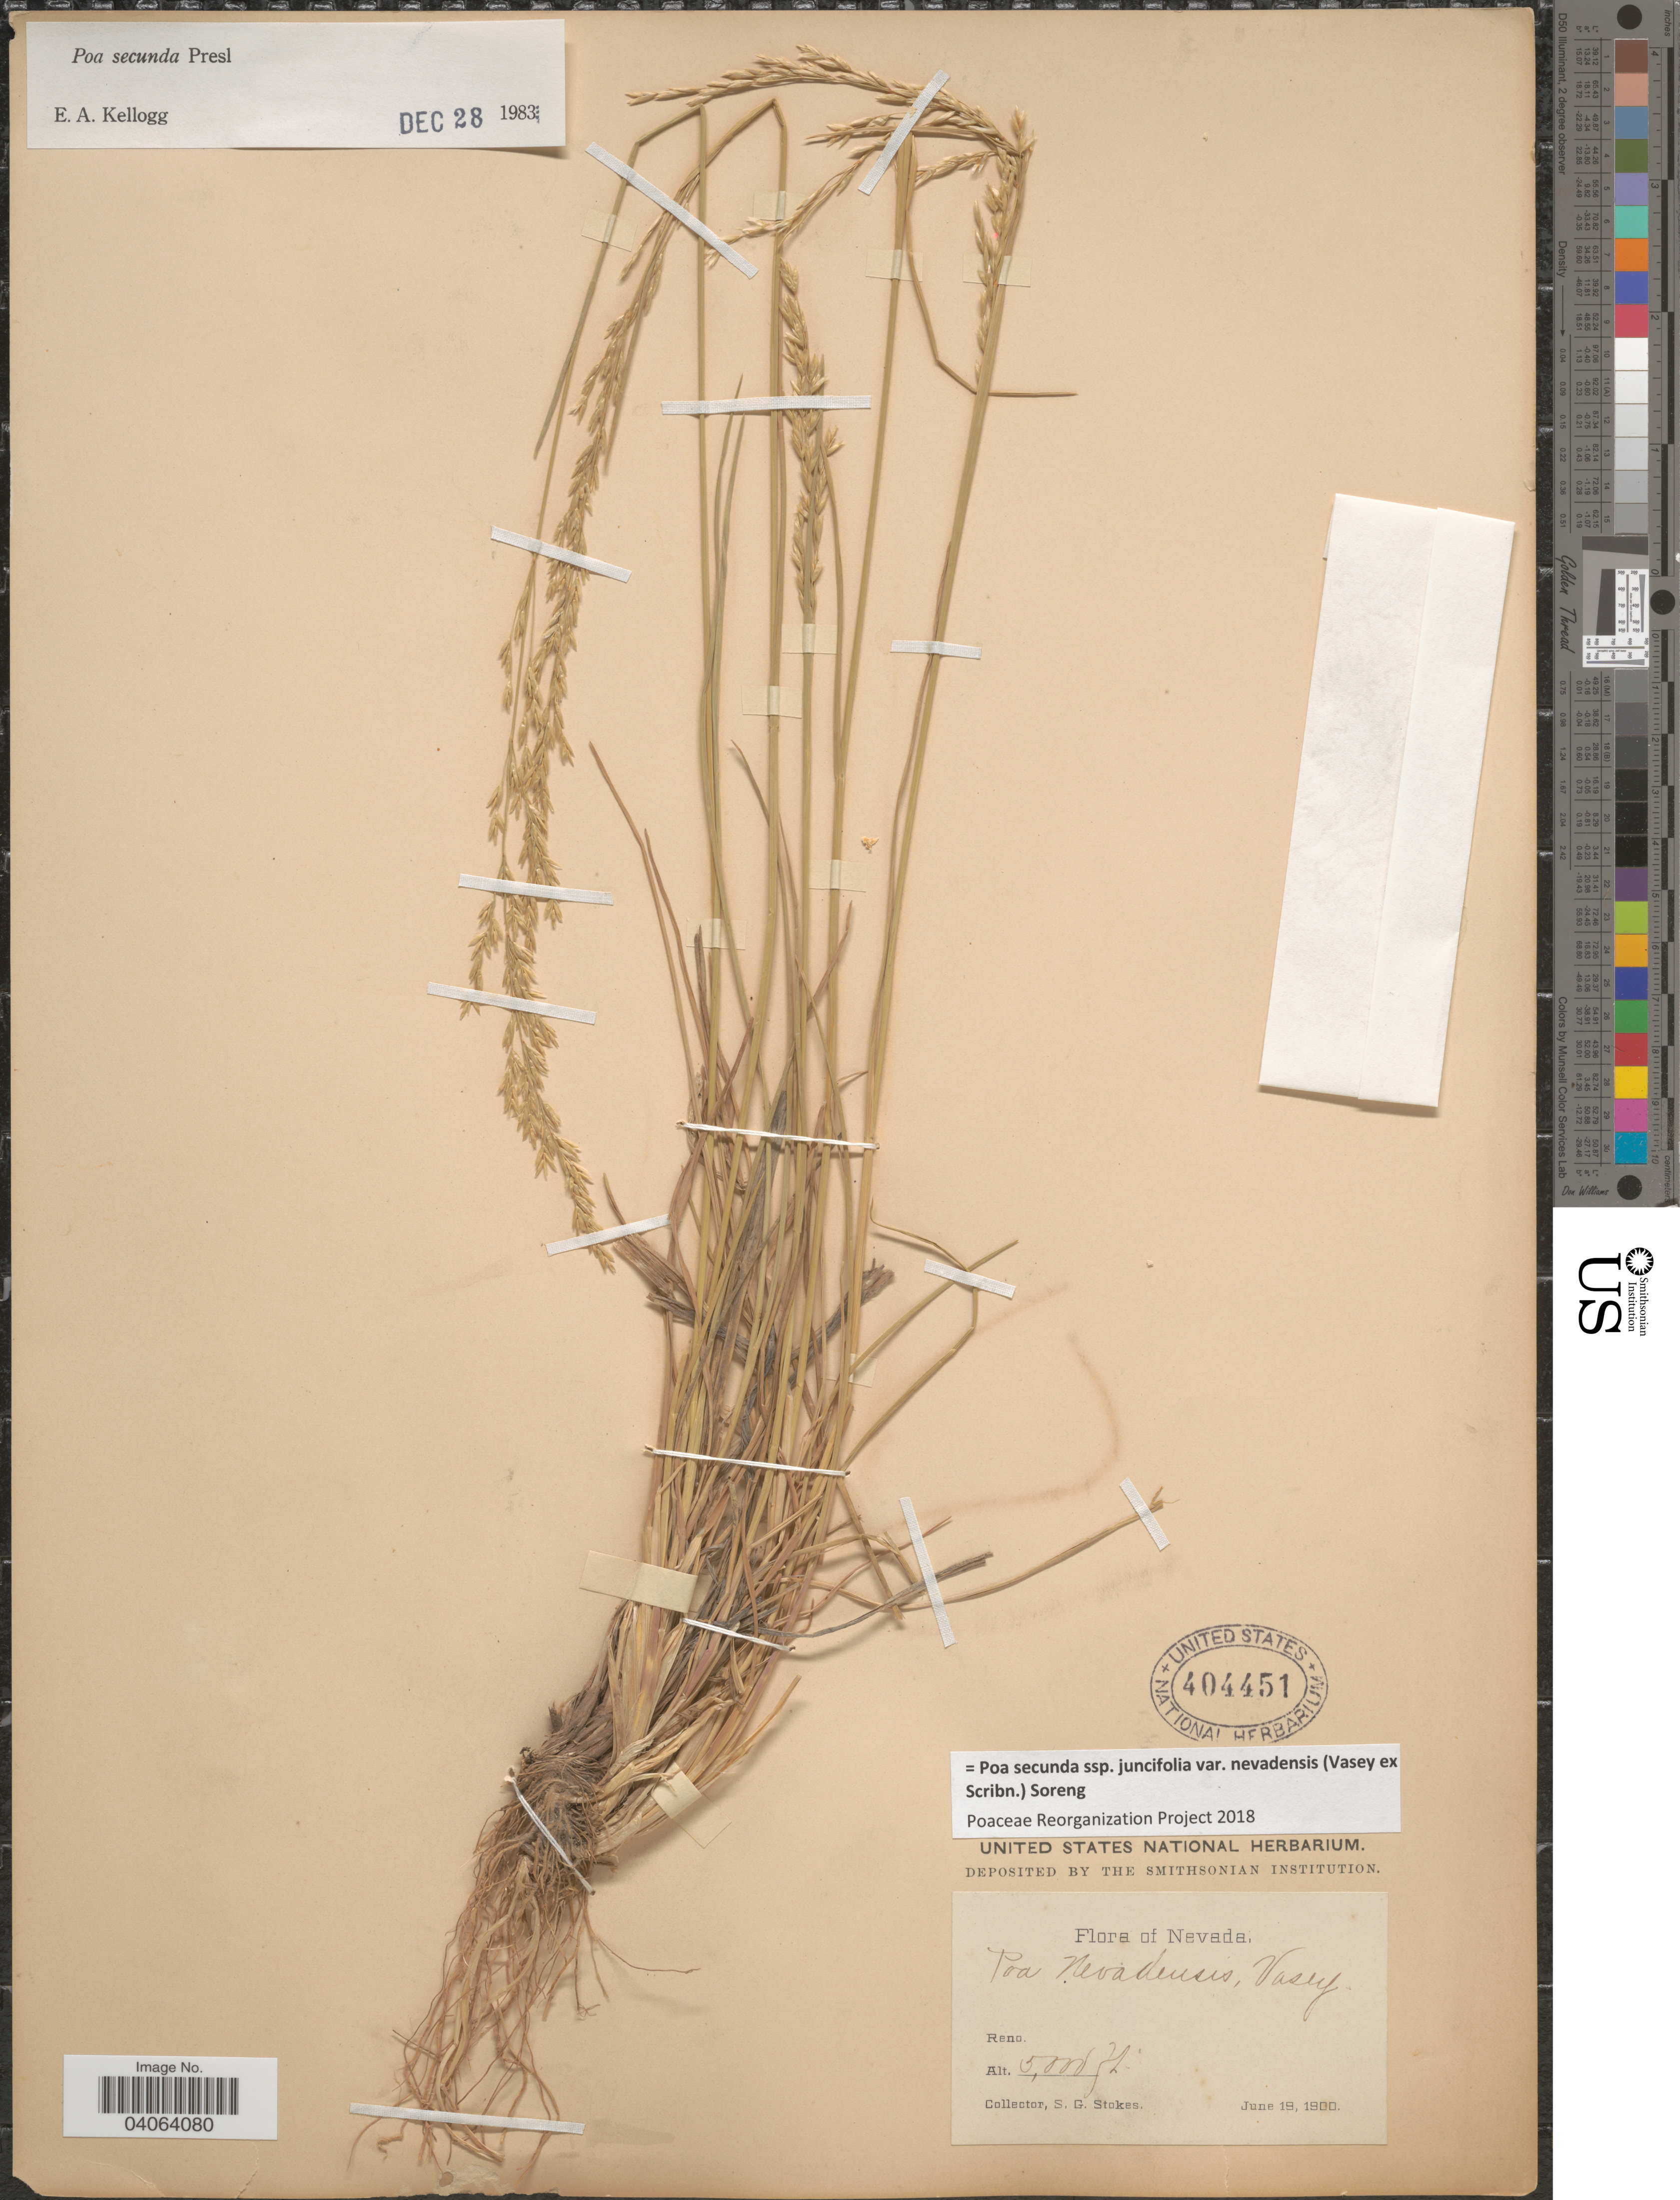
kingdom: Plantae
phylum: Tracheophyta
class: Liliopsida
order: Poales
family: Poaceae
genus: Poa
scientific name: Poa secunda subsp. juncifolia var. nevadensis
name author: (Vasey ex Scribn.) Soreng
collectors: S. G. Stokes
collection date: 1900-06-19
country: United States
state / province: Nevada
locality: Reno.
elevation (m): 1524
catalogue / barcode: US 404451